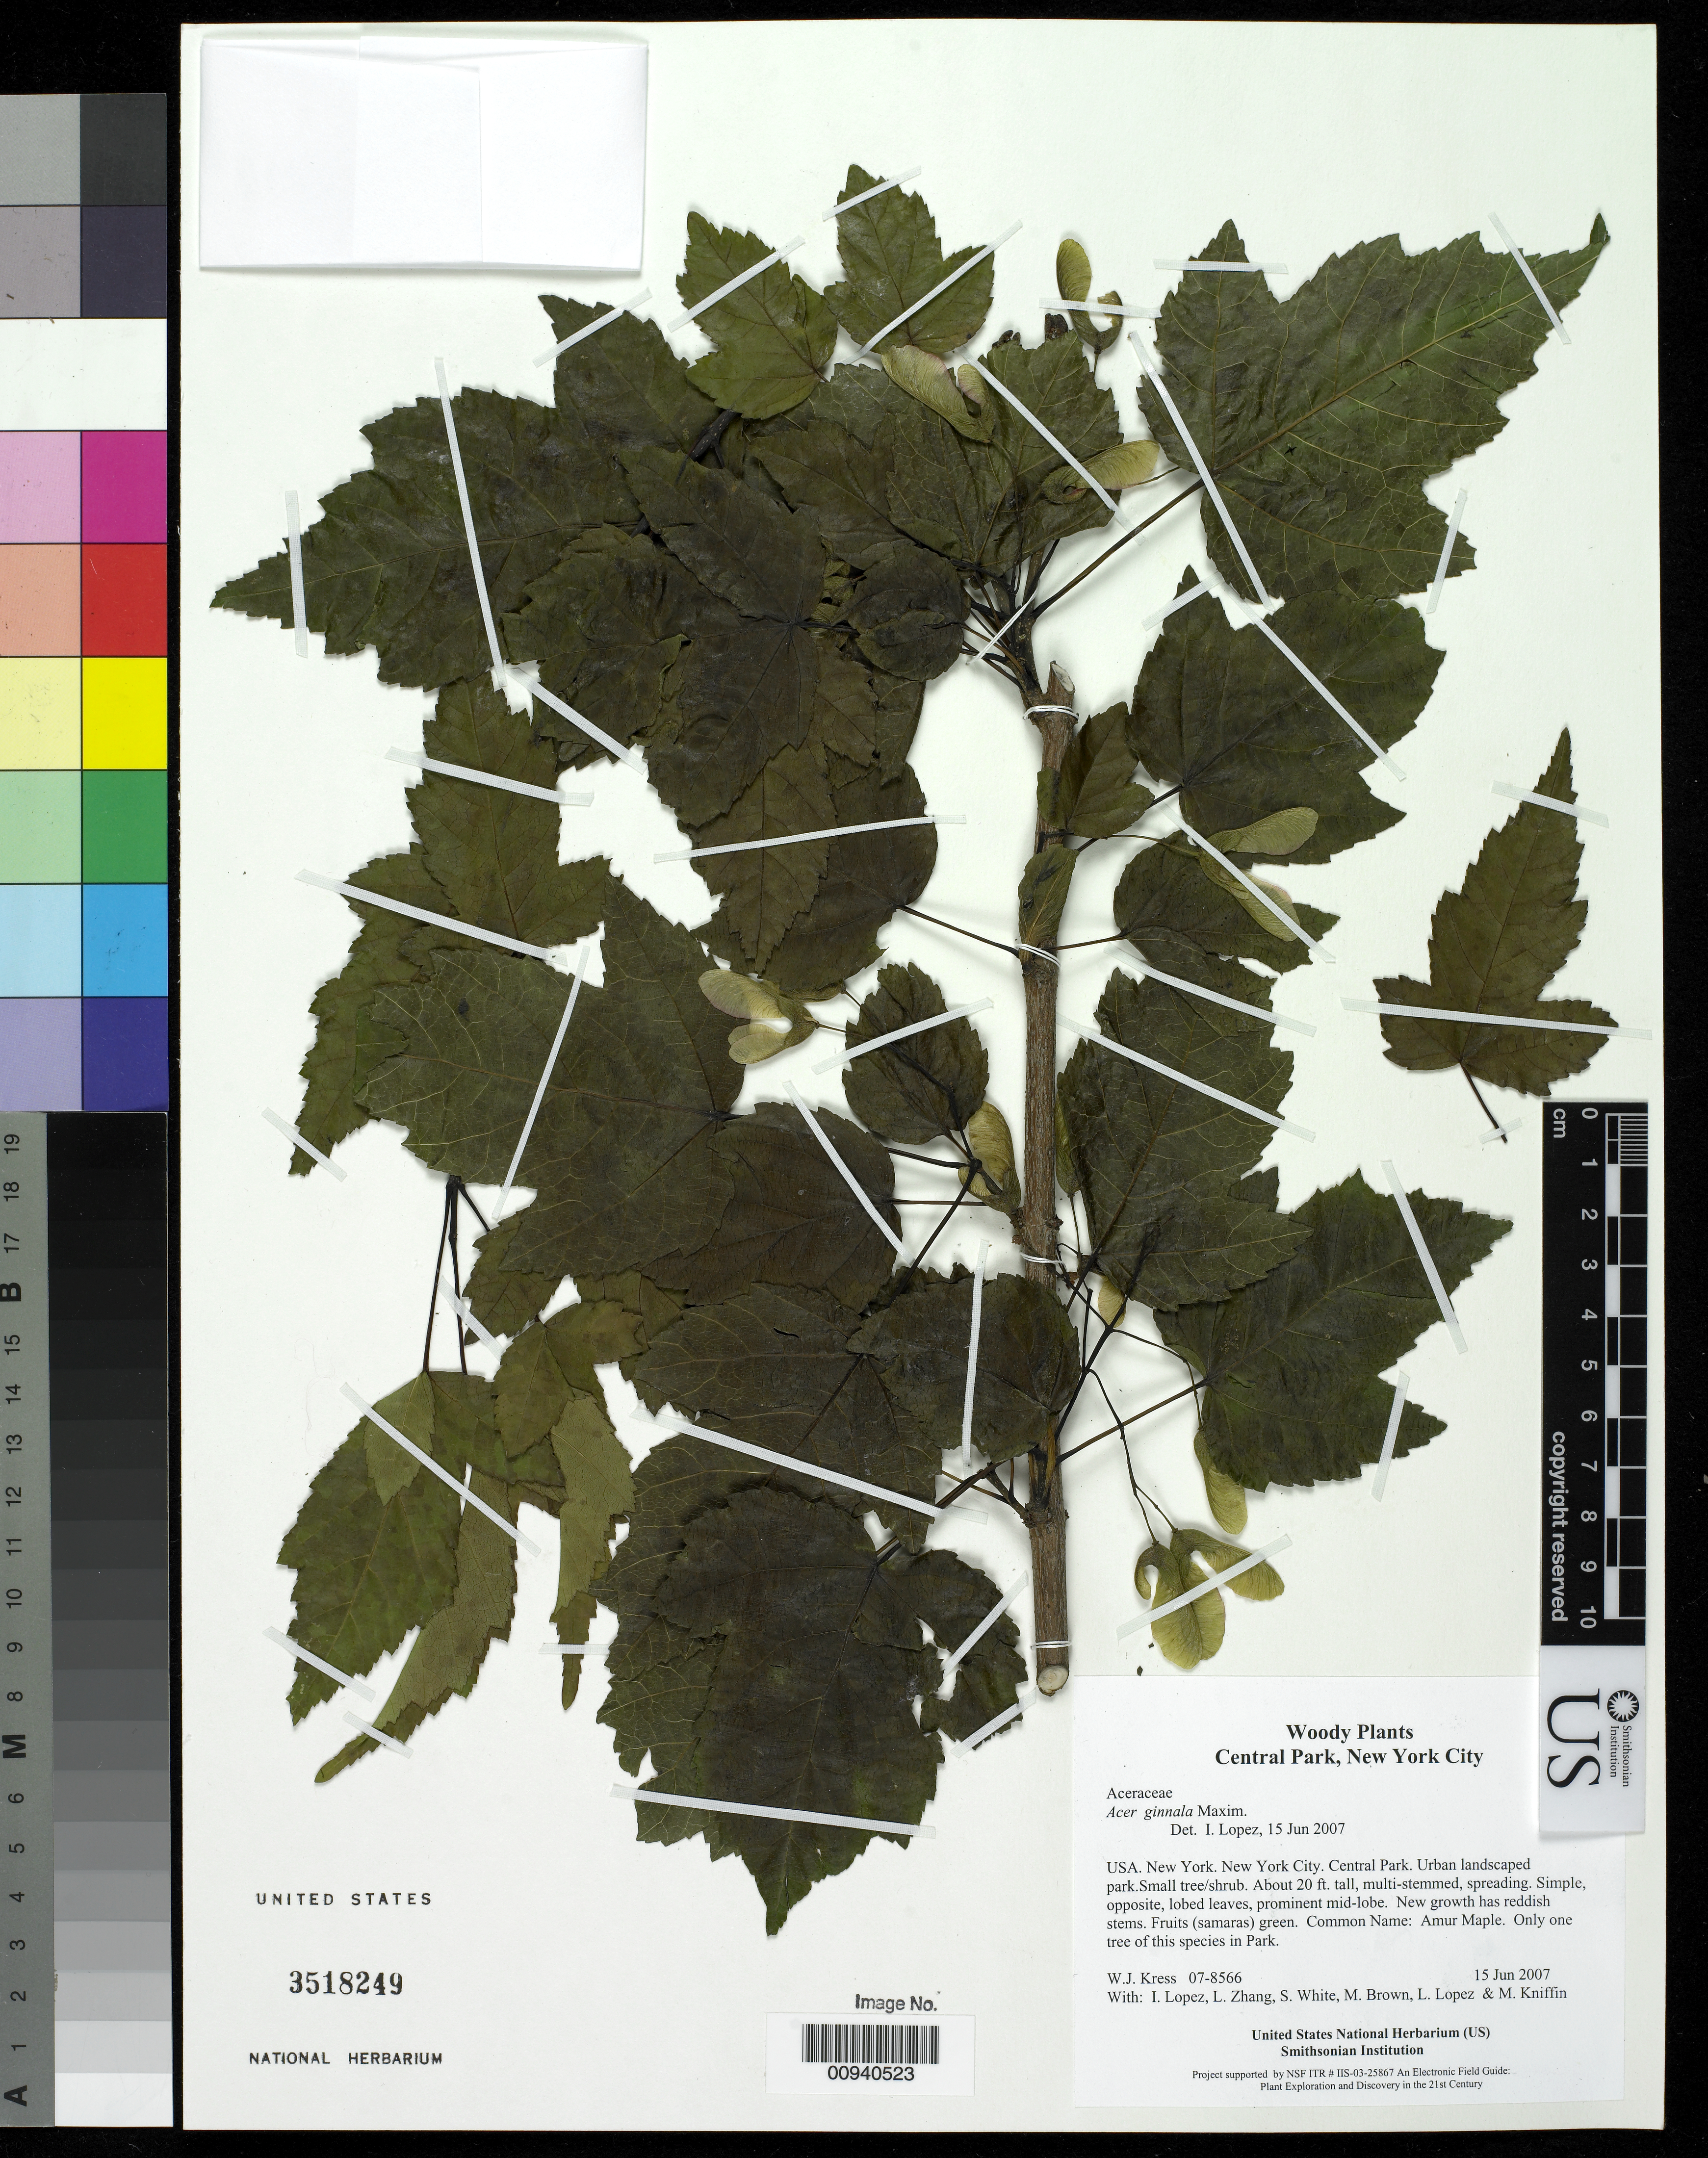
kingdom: Plantae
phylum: Tracheophyta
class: Magnoliopsida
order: Sapindales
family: Sapindaceae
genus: Acer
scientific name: Acer ginnala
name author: Maxim.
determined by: Lopez, Ida C., (BOT), Smithsonian Institution - National Museum of Natural History (UNITED STATES)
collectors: W. J. Kress, I. C. Lopez, L. B. Zhang, S. White, M. Brown, L. López & M. Kniffin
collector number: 07-8566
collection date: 2007-06-15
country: United States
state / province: New York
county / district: New York City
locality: Central Park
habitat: Urban landscaped park.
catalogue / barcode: US 3518249